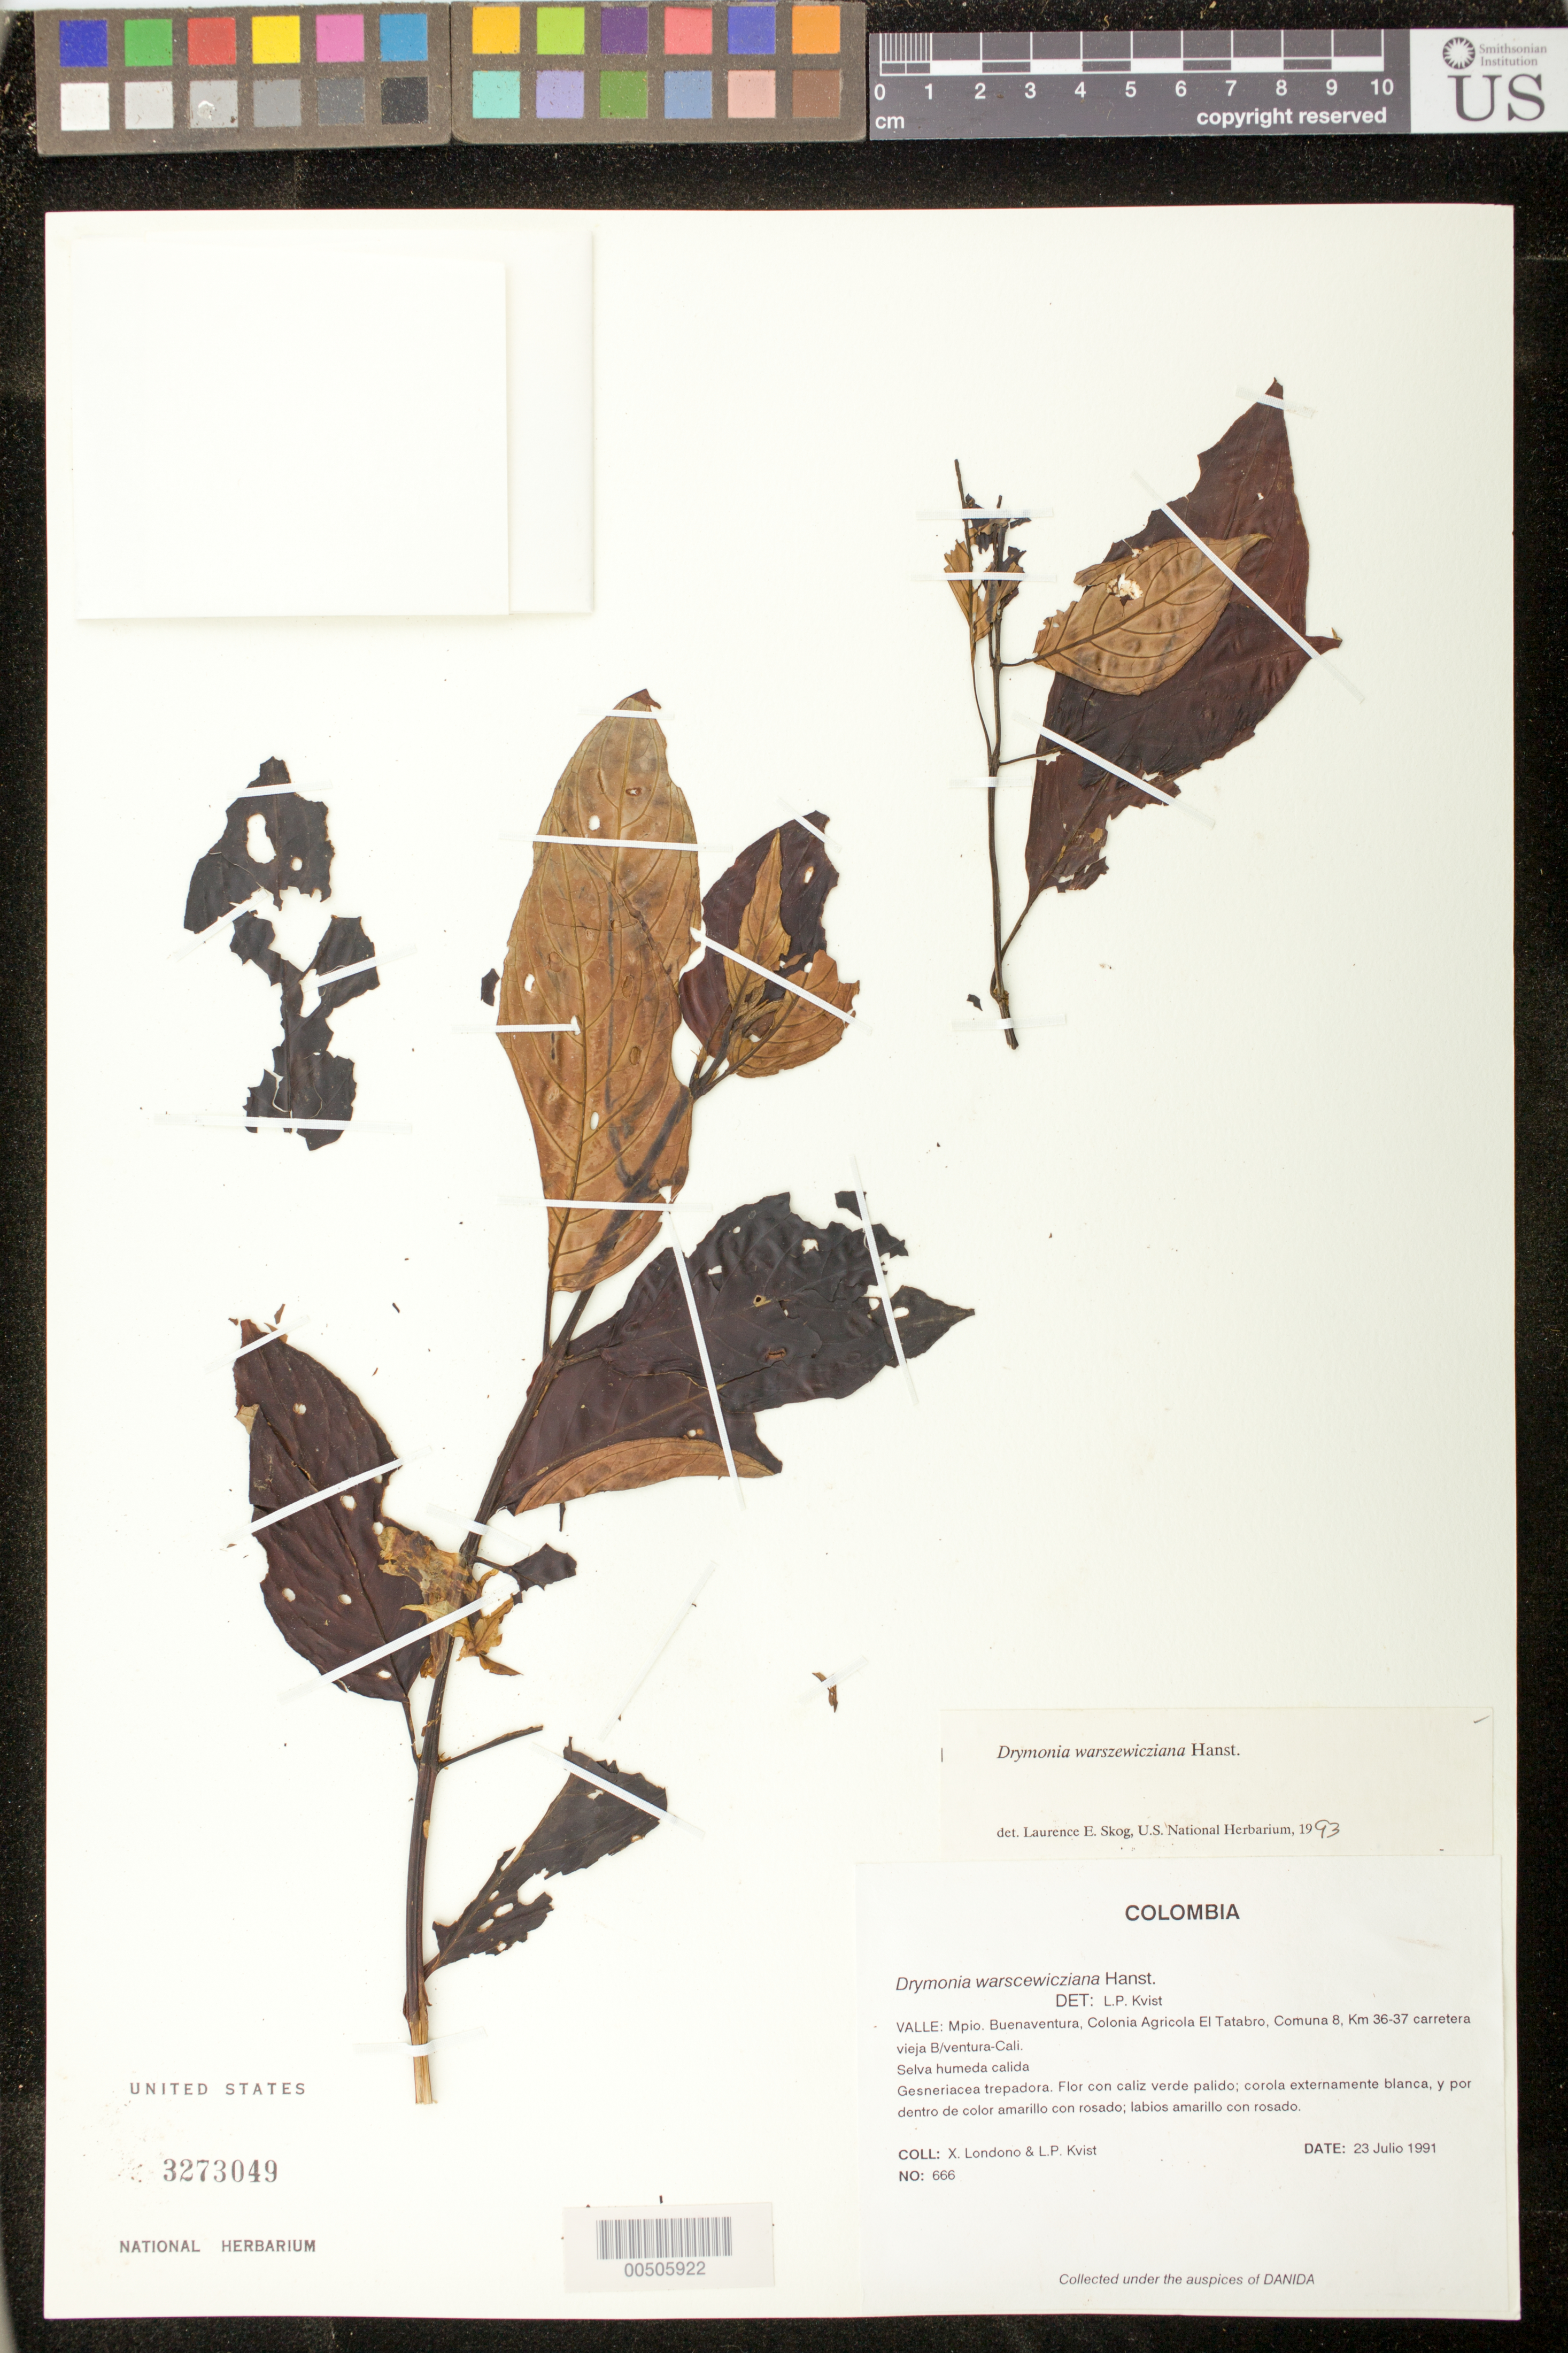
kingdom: Plantae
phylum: Tracheophyta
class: Magnoliopsida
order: Lamiales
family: Gesneriaceae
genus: Drymonia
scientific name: Drymonia warszewicziana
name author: Hanst.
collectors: X. Londoño & L. P. Kvist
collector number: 666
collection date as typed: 23 Jul 1991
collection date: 1991-07-23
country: Colombia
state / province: Valle del Cauca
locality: Colonia Agricola el Tatabro, comuna, Buenaventura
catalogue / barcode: US 3273049